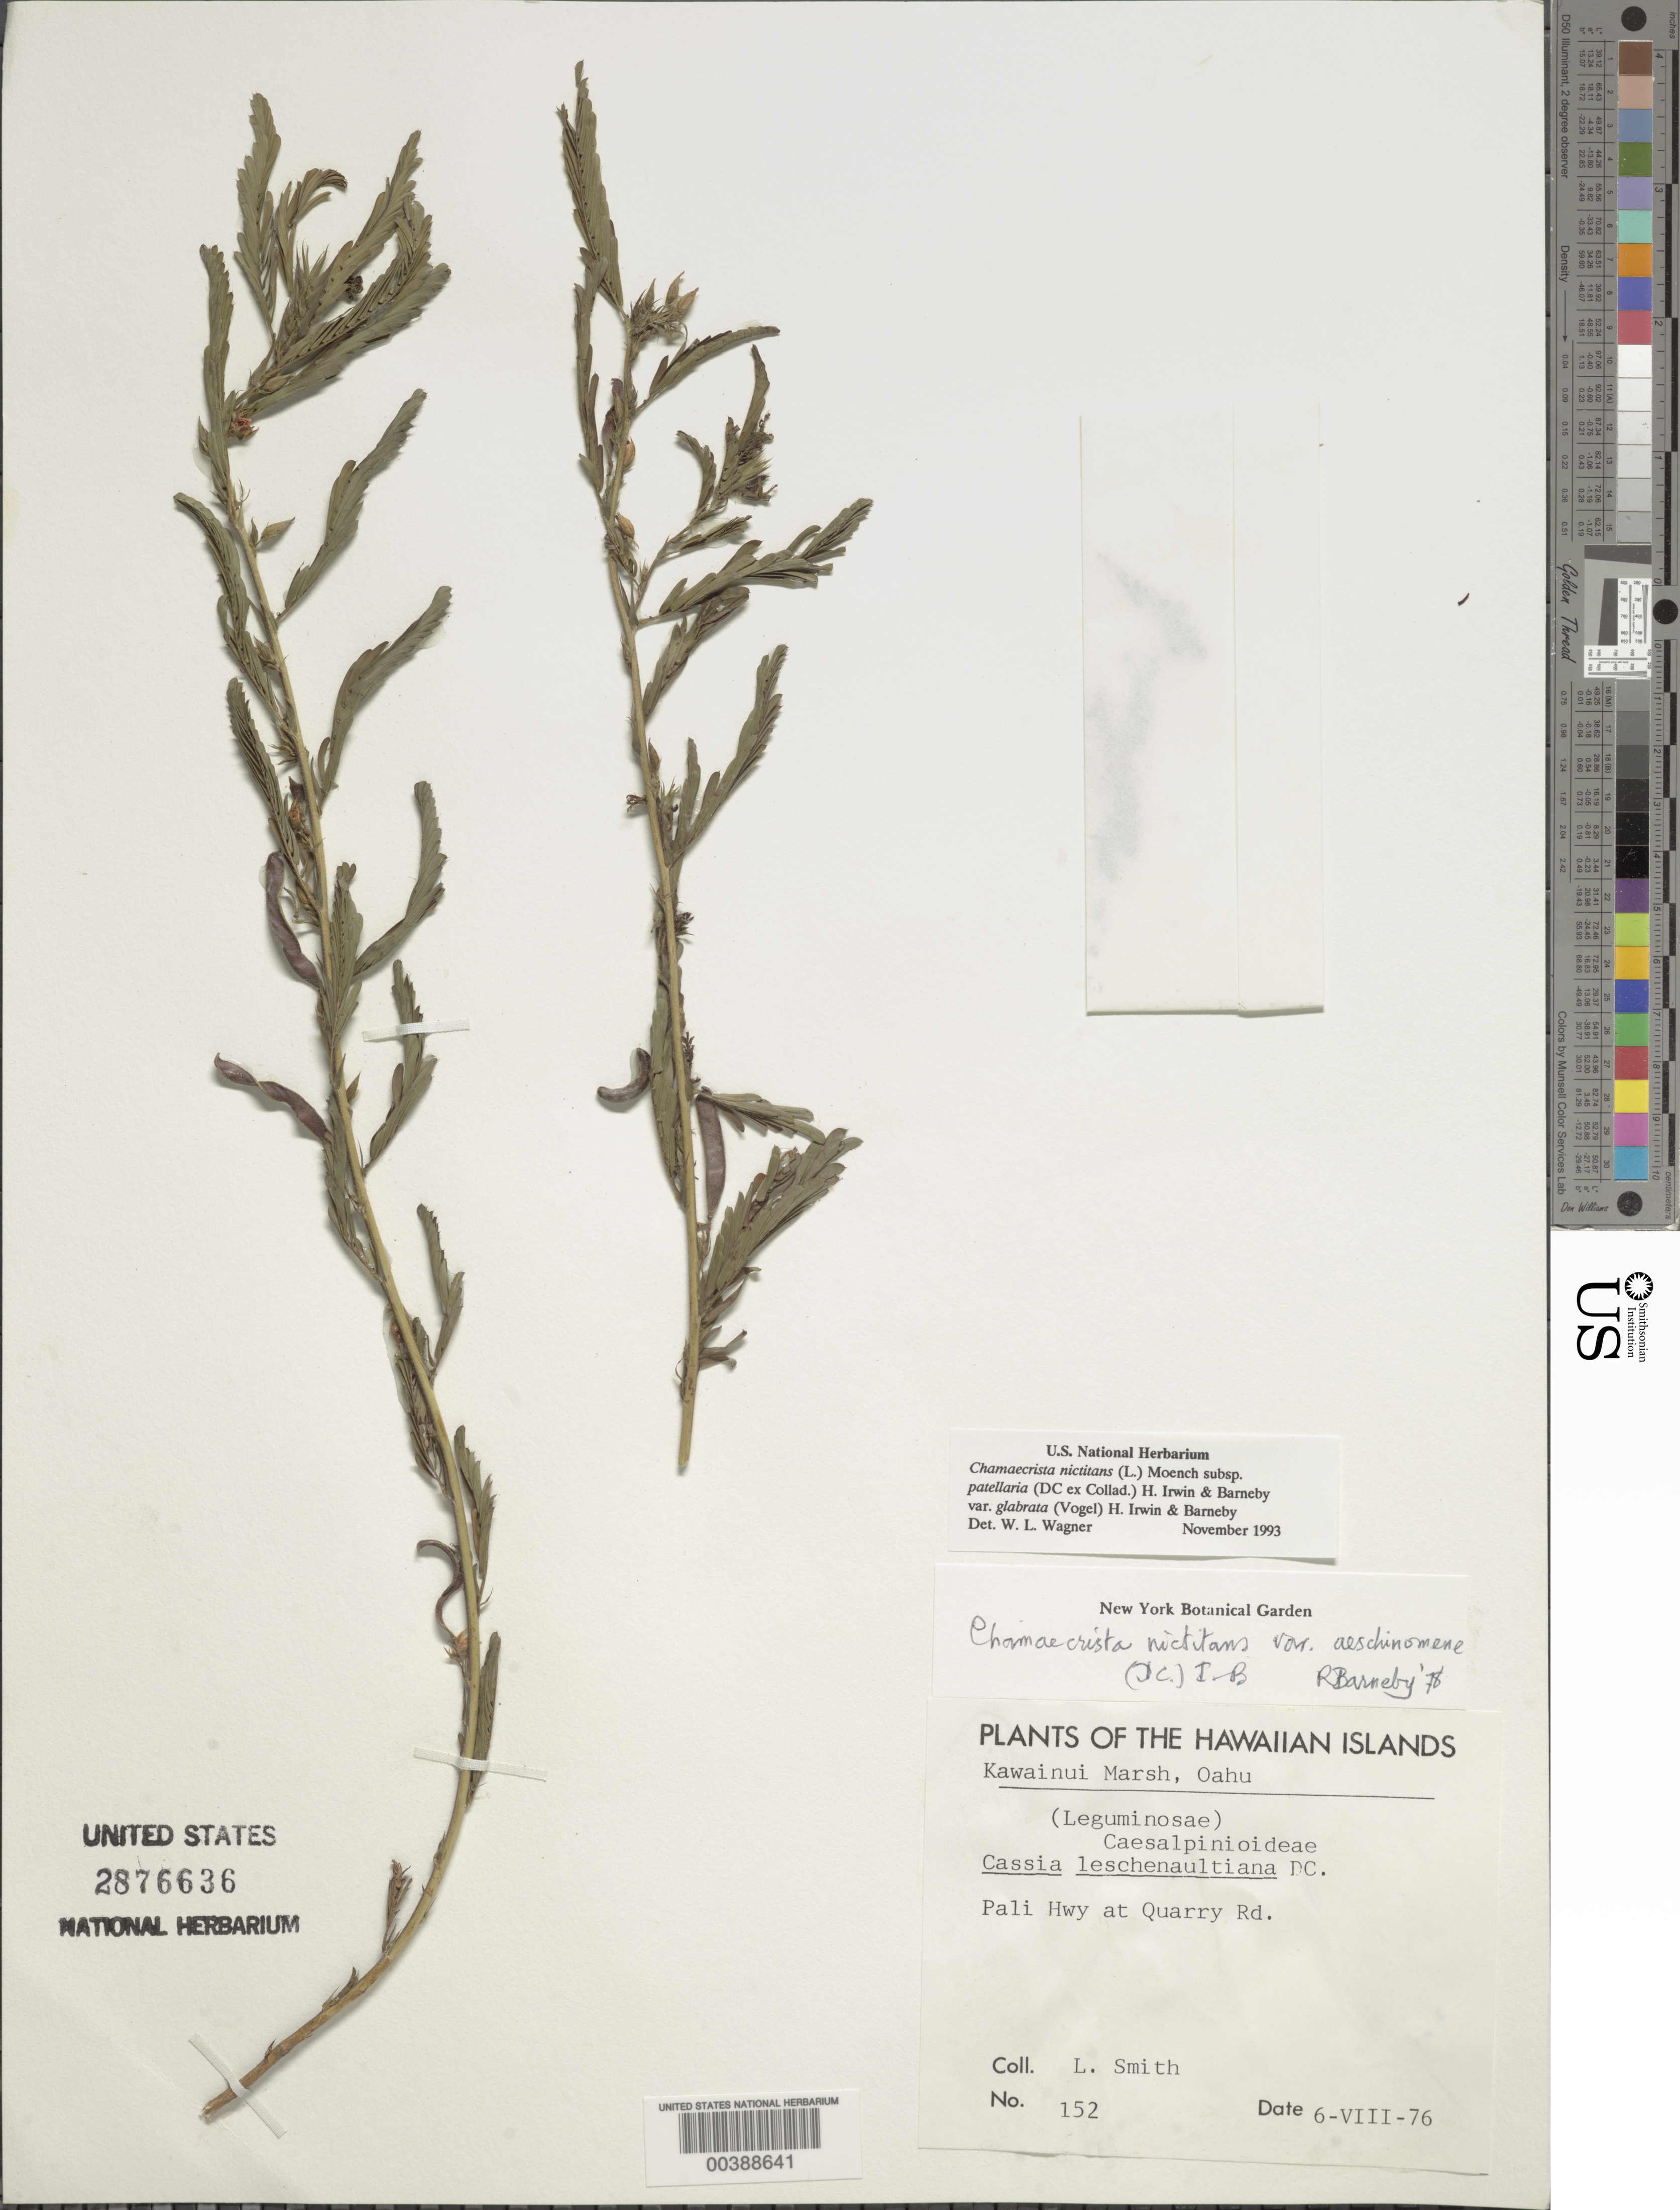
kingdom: Plantae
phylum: Tracheophyta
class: Magnoliopsida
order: Fabales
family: Fabaceae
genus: Chamaecrista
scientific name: Chamaecrista nictitans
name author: (L.) Moench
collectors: L. Smith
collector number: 152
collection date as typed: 06 Aug 1976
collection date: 1976-08-06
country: United States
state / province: Hawaii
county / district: Honolulu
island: Oahu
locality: Kawainui marsh; pali hwy at quarry road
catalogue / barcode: US 2876636